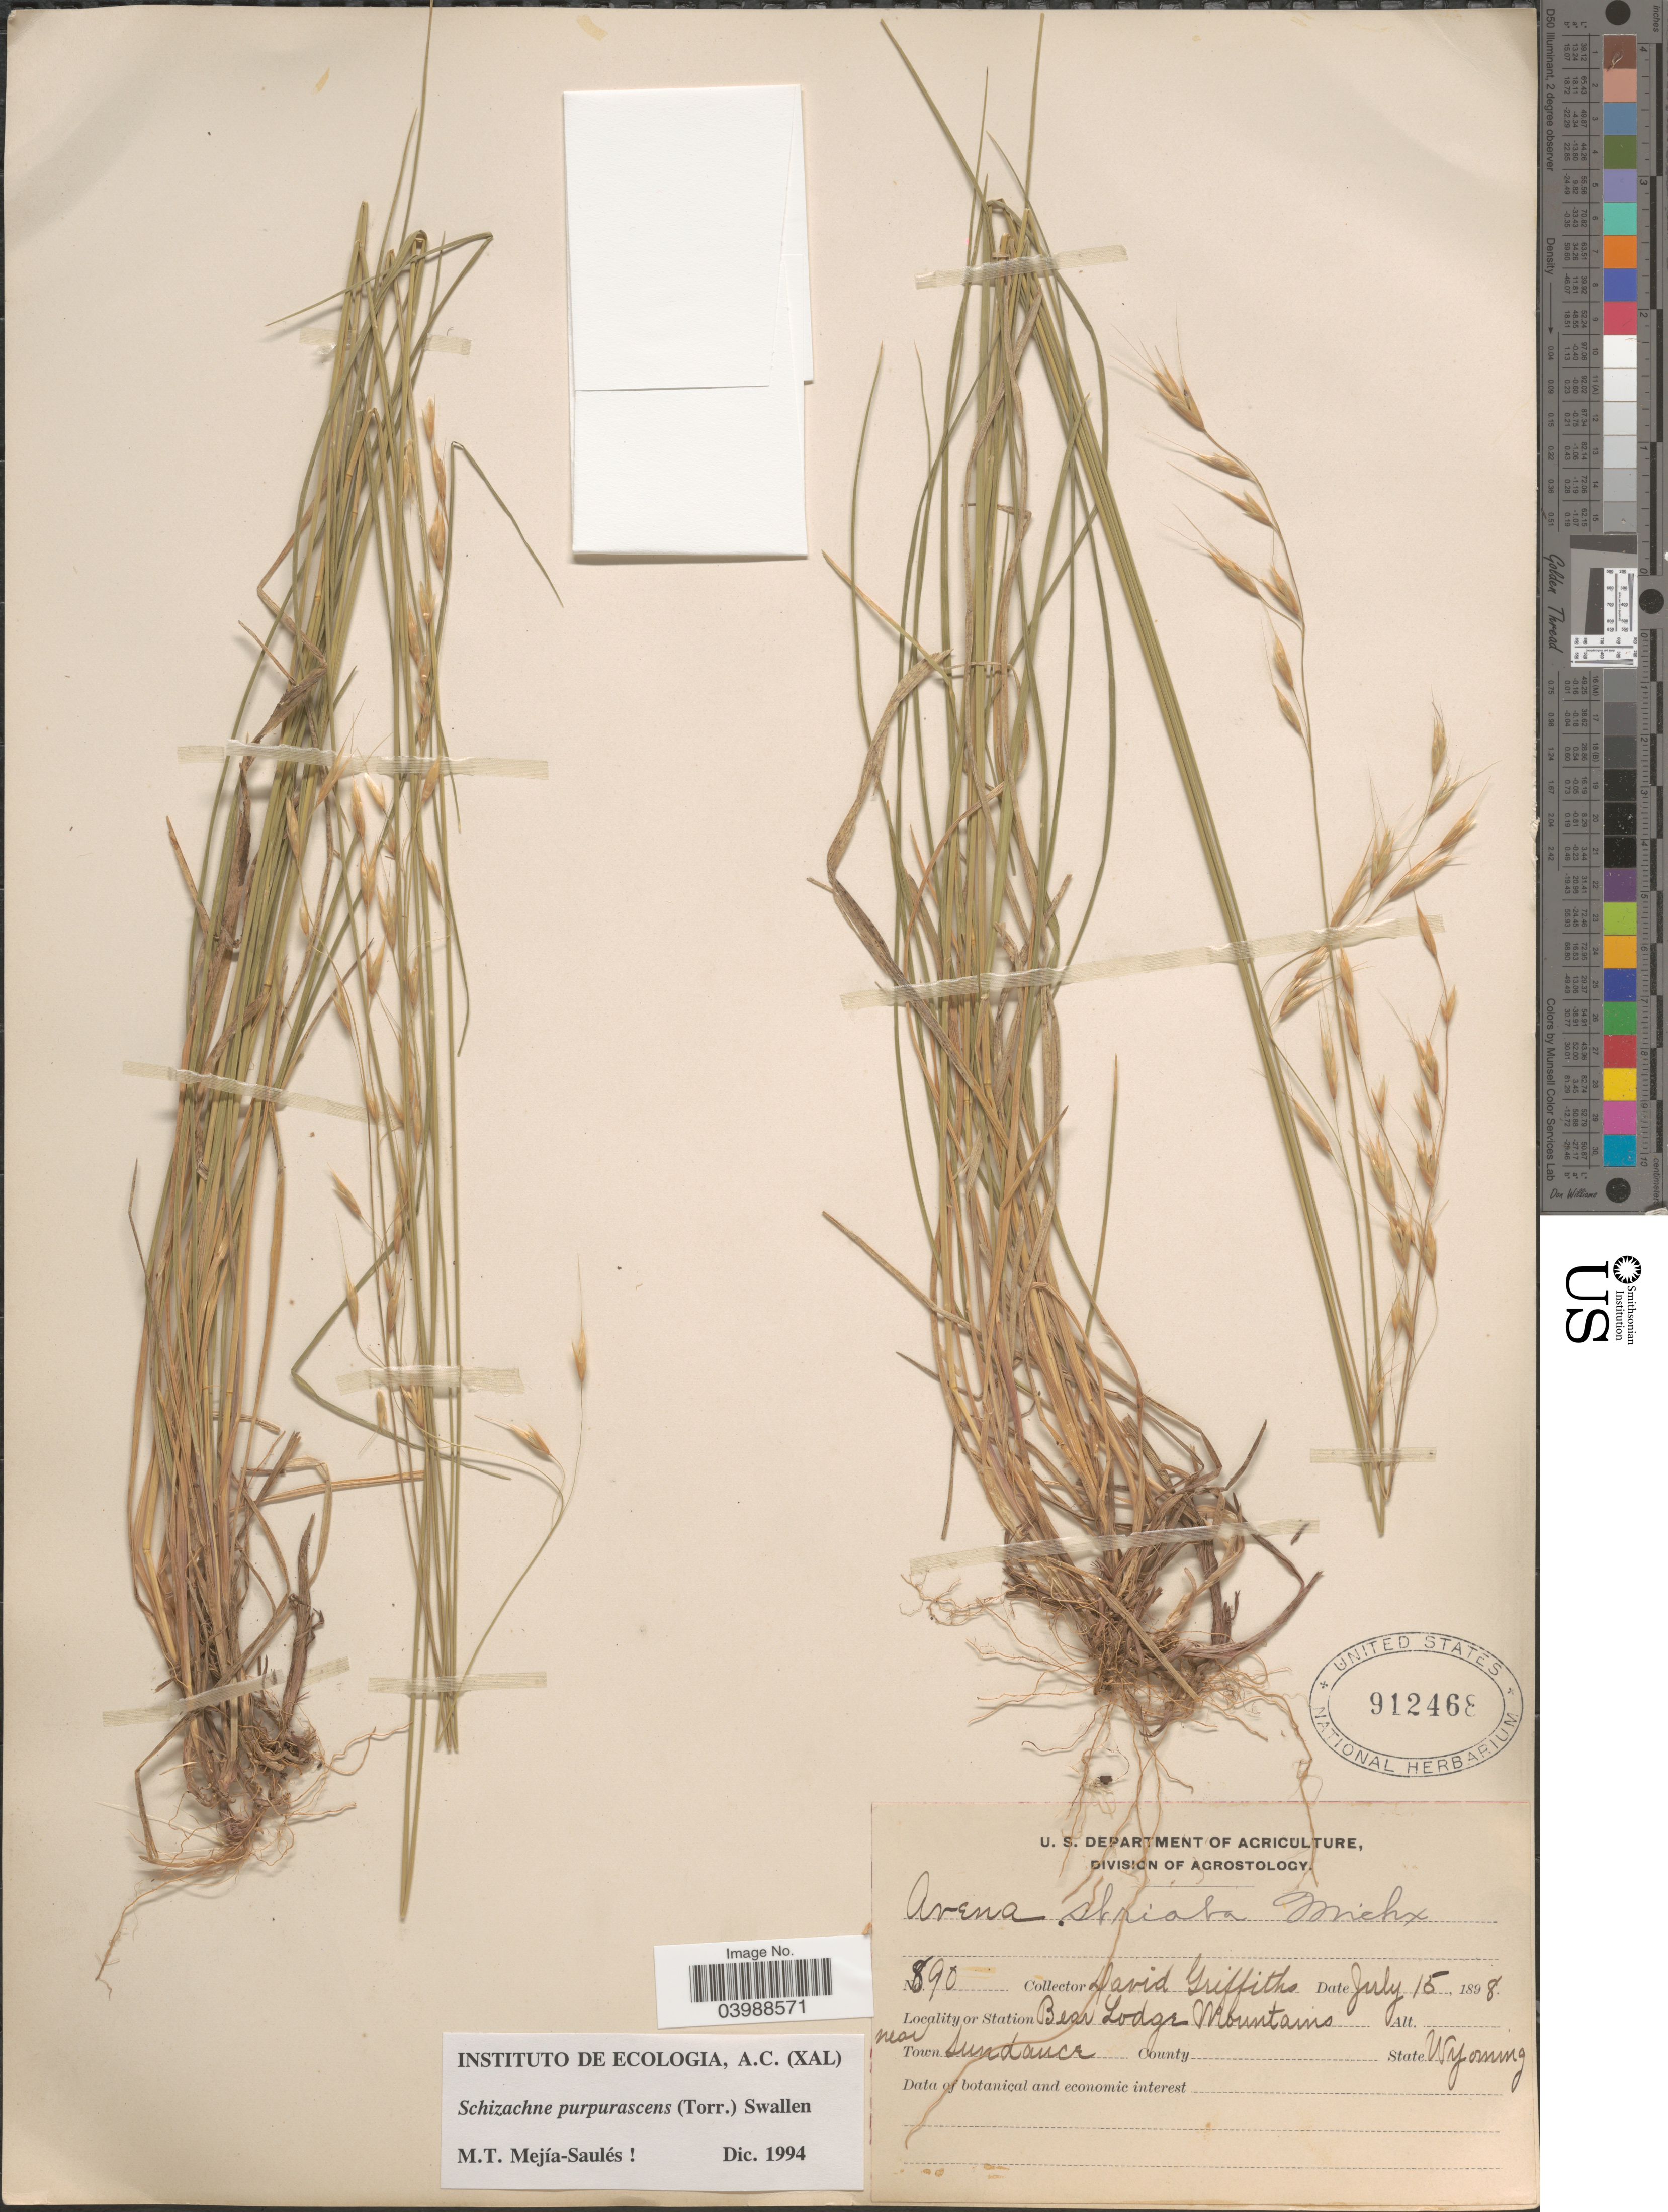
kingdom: Plantae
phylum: Tracheophyta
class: Liliopsida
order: Poales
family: Poaceae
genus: Schizachne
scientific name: Schizachne purpurascens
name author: (Torr.) Swallen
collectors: D. Griffiths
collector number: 890*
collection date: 1898-07-15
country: United States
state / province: Wyoming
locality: Bear Lodge Mountains near Town Sundance.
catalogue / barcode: US 912468